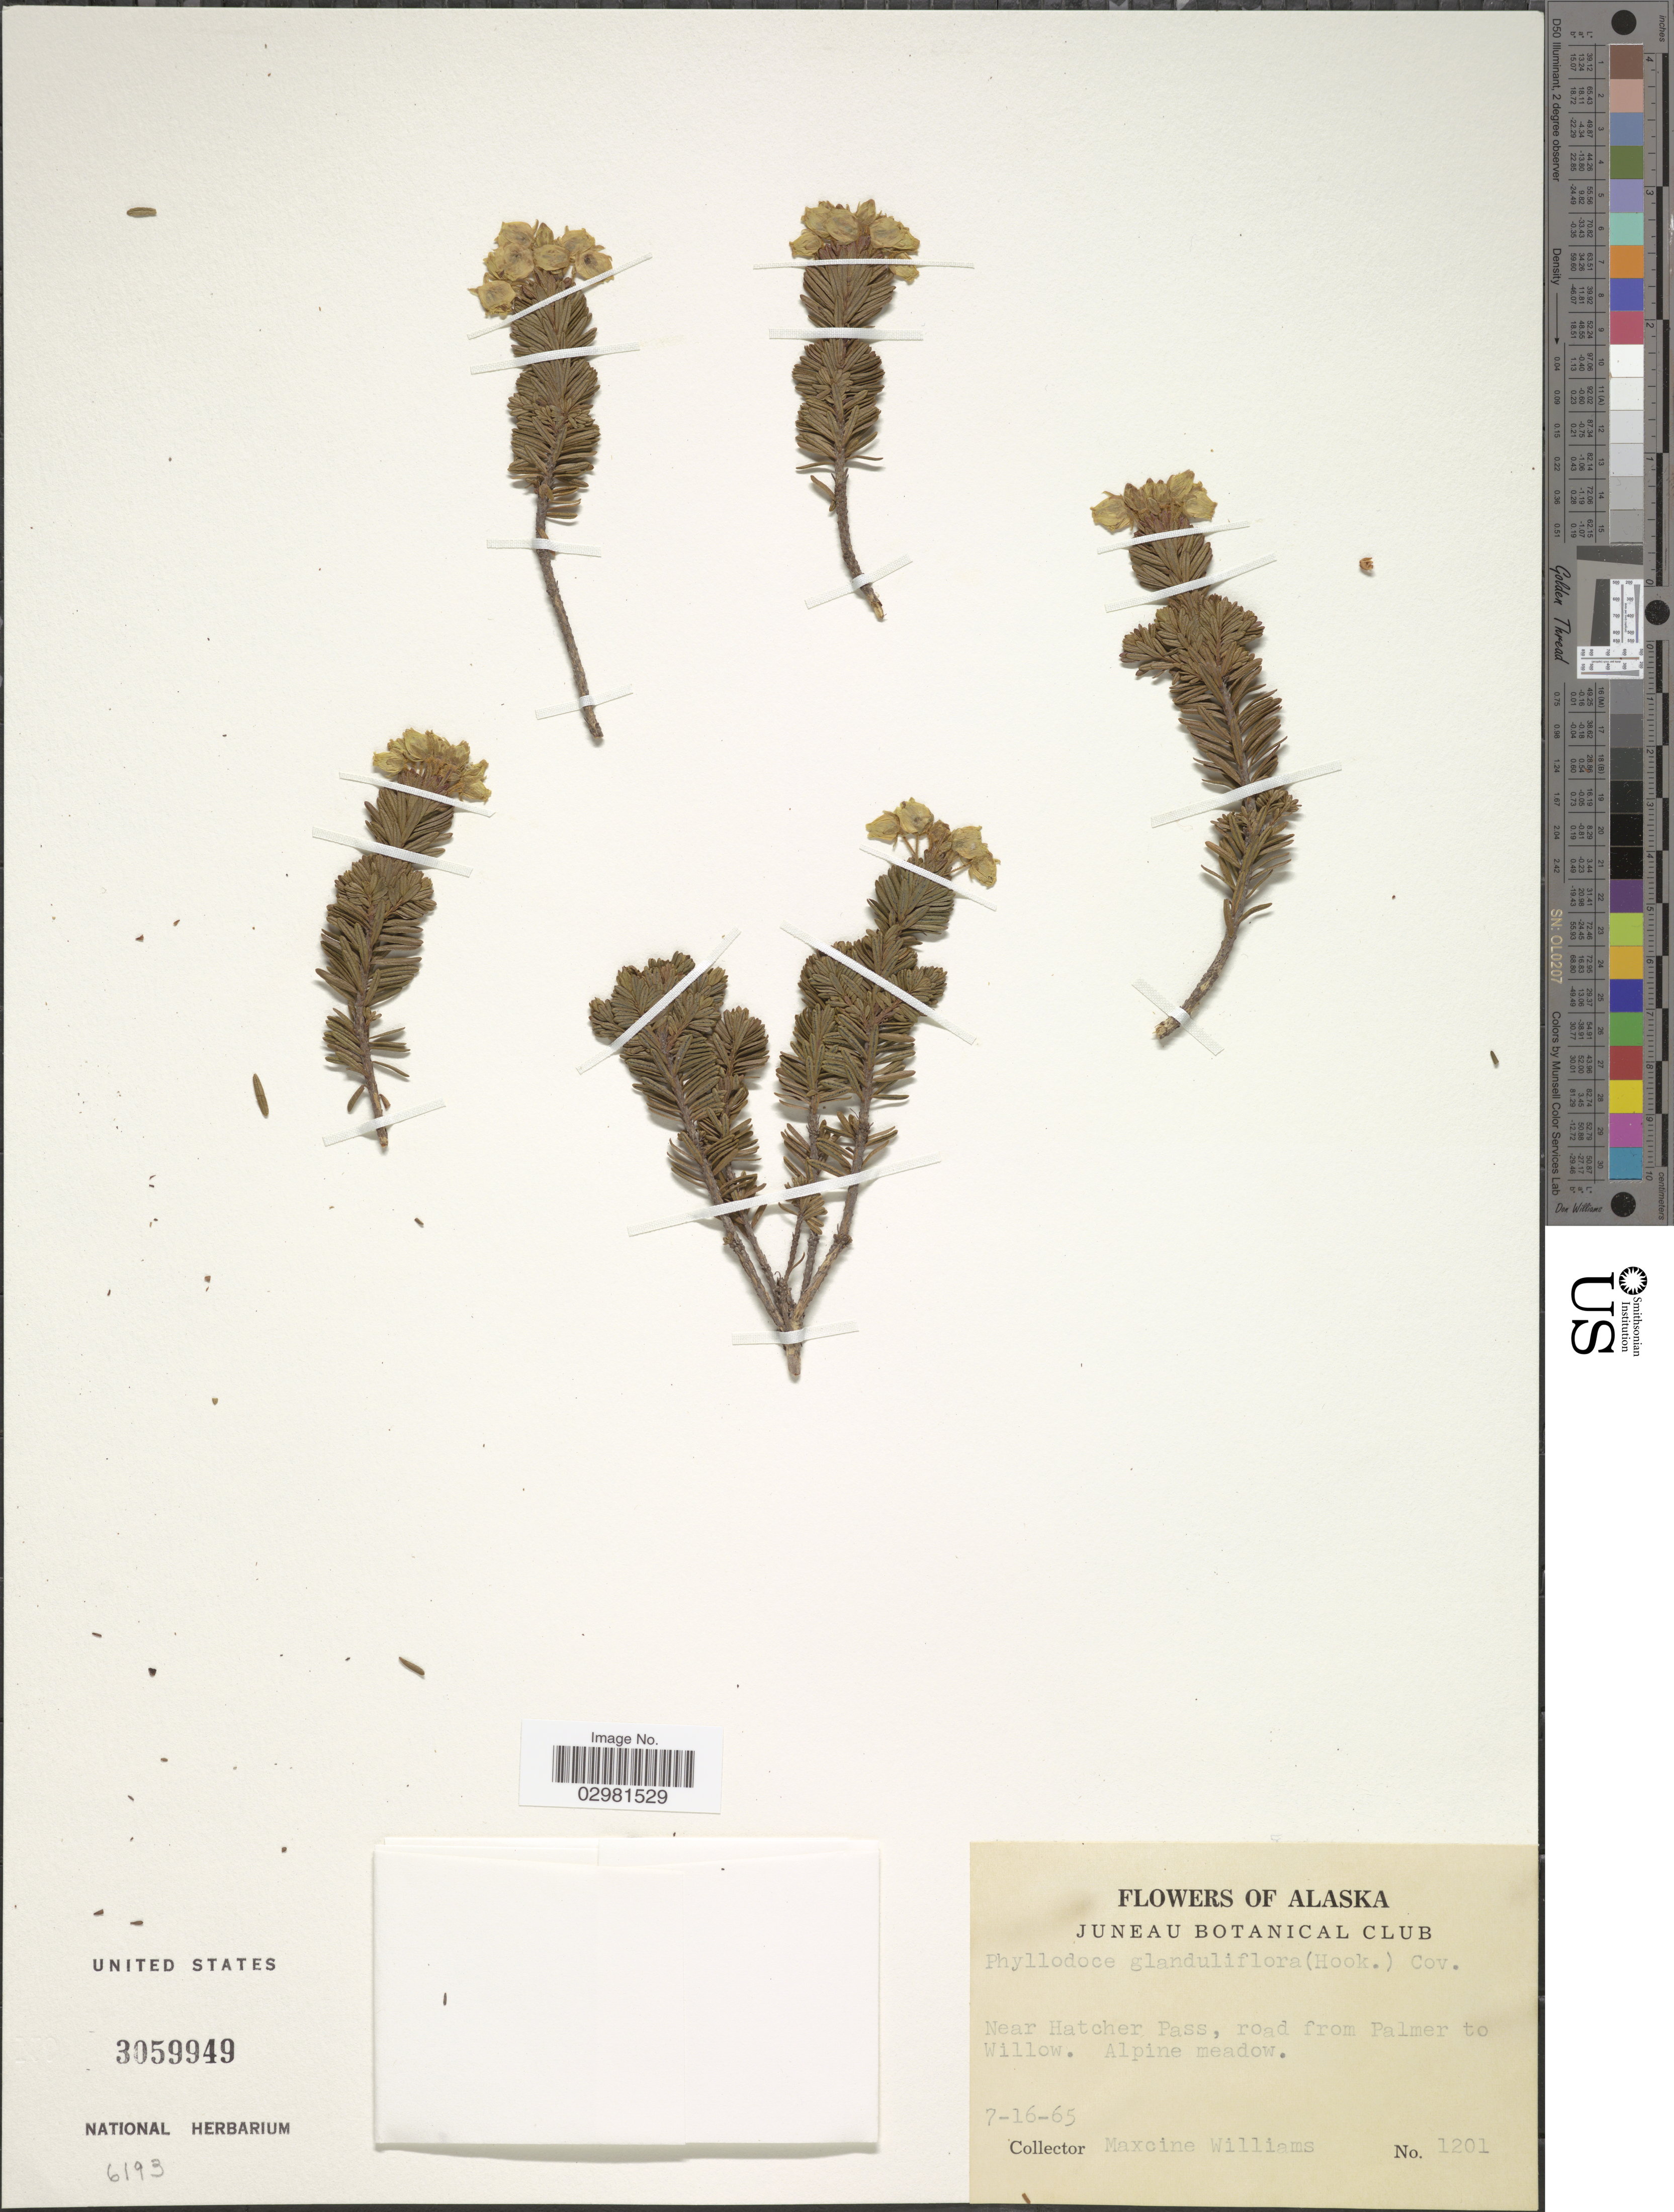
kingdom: Plantae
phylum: Tracheophyta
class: Magnoliopsida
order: Ericales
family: Ericaceae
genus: Phyllodoce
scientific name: Phyllodoce glanduliflora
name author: (Hook.) Coville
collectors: M. Williams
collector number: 1201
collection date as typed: Transcribed d/m/y: 16/7/65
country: United States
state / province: Alaska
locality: Near Hatcher Pass, road from Palmer to Willow.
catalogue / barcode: US 3059949